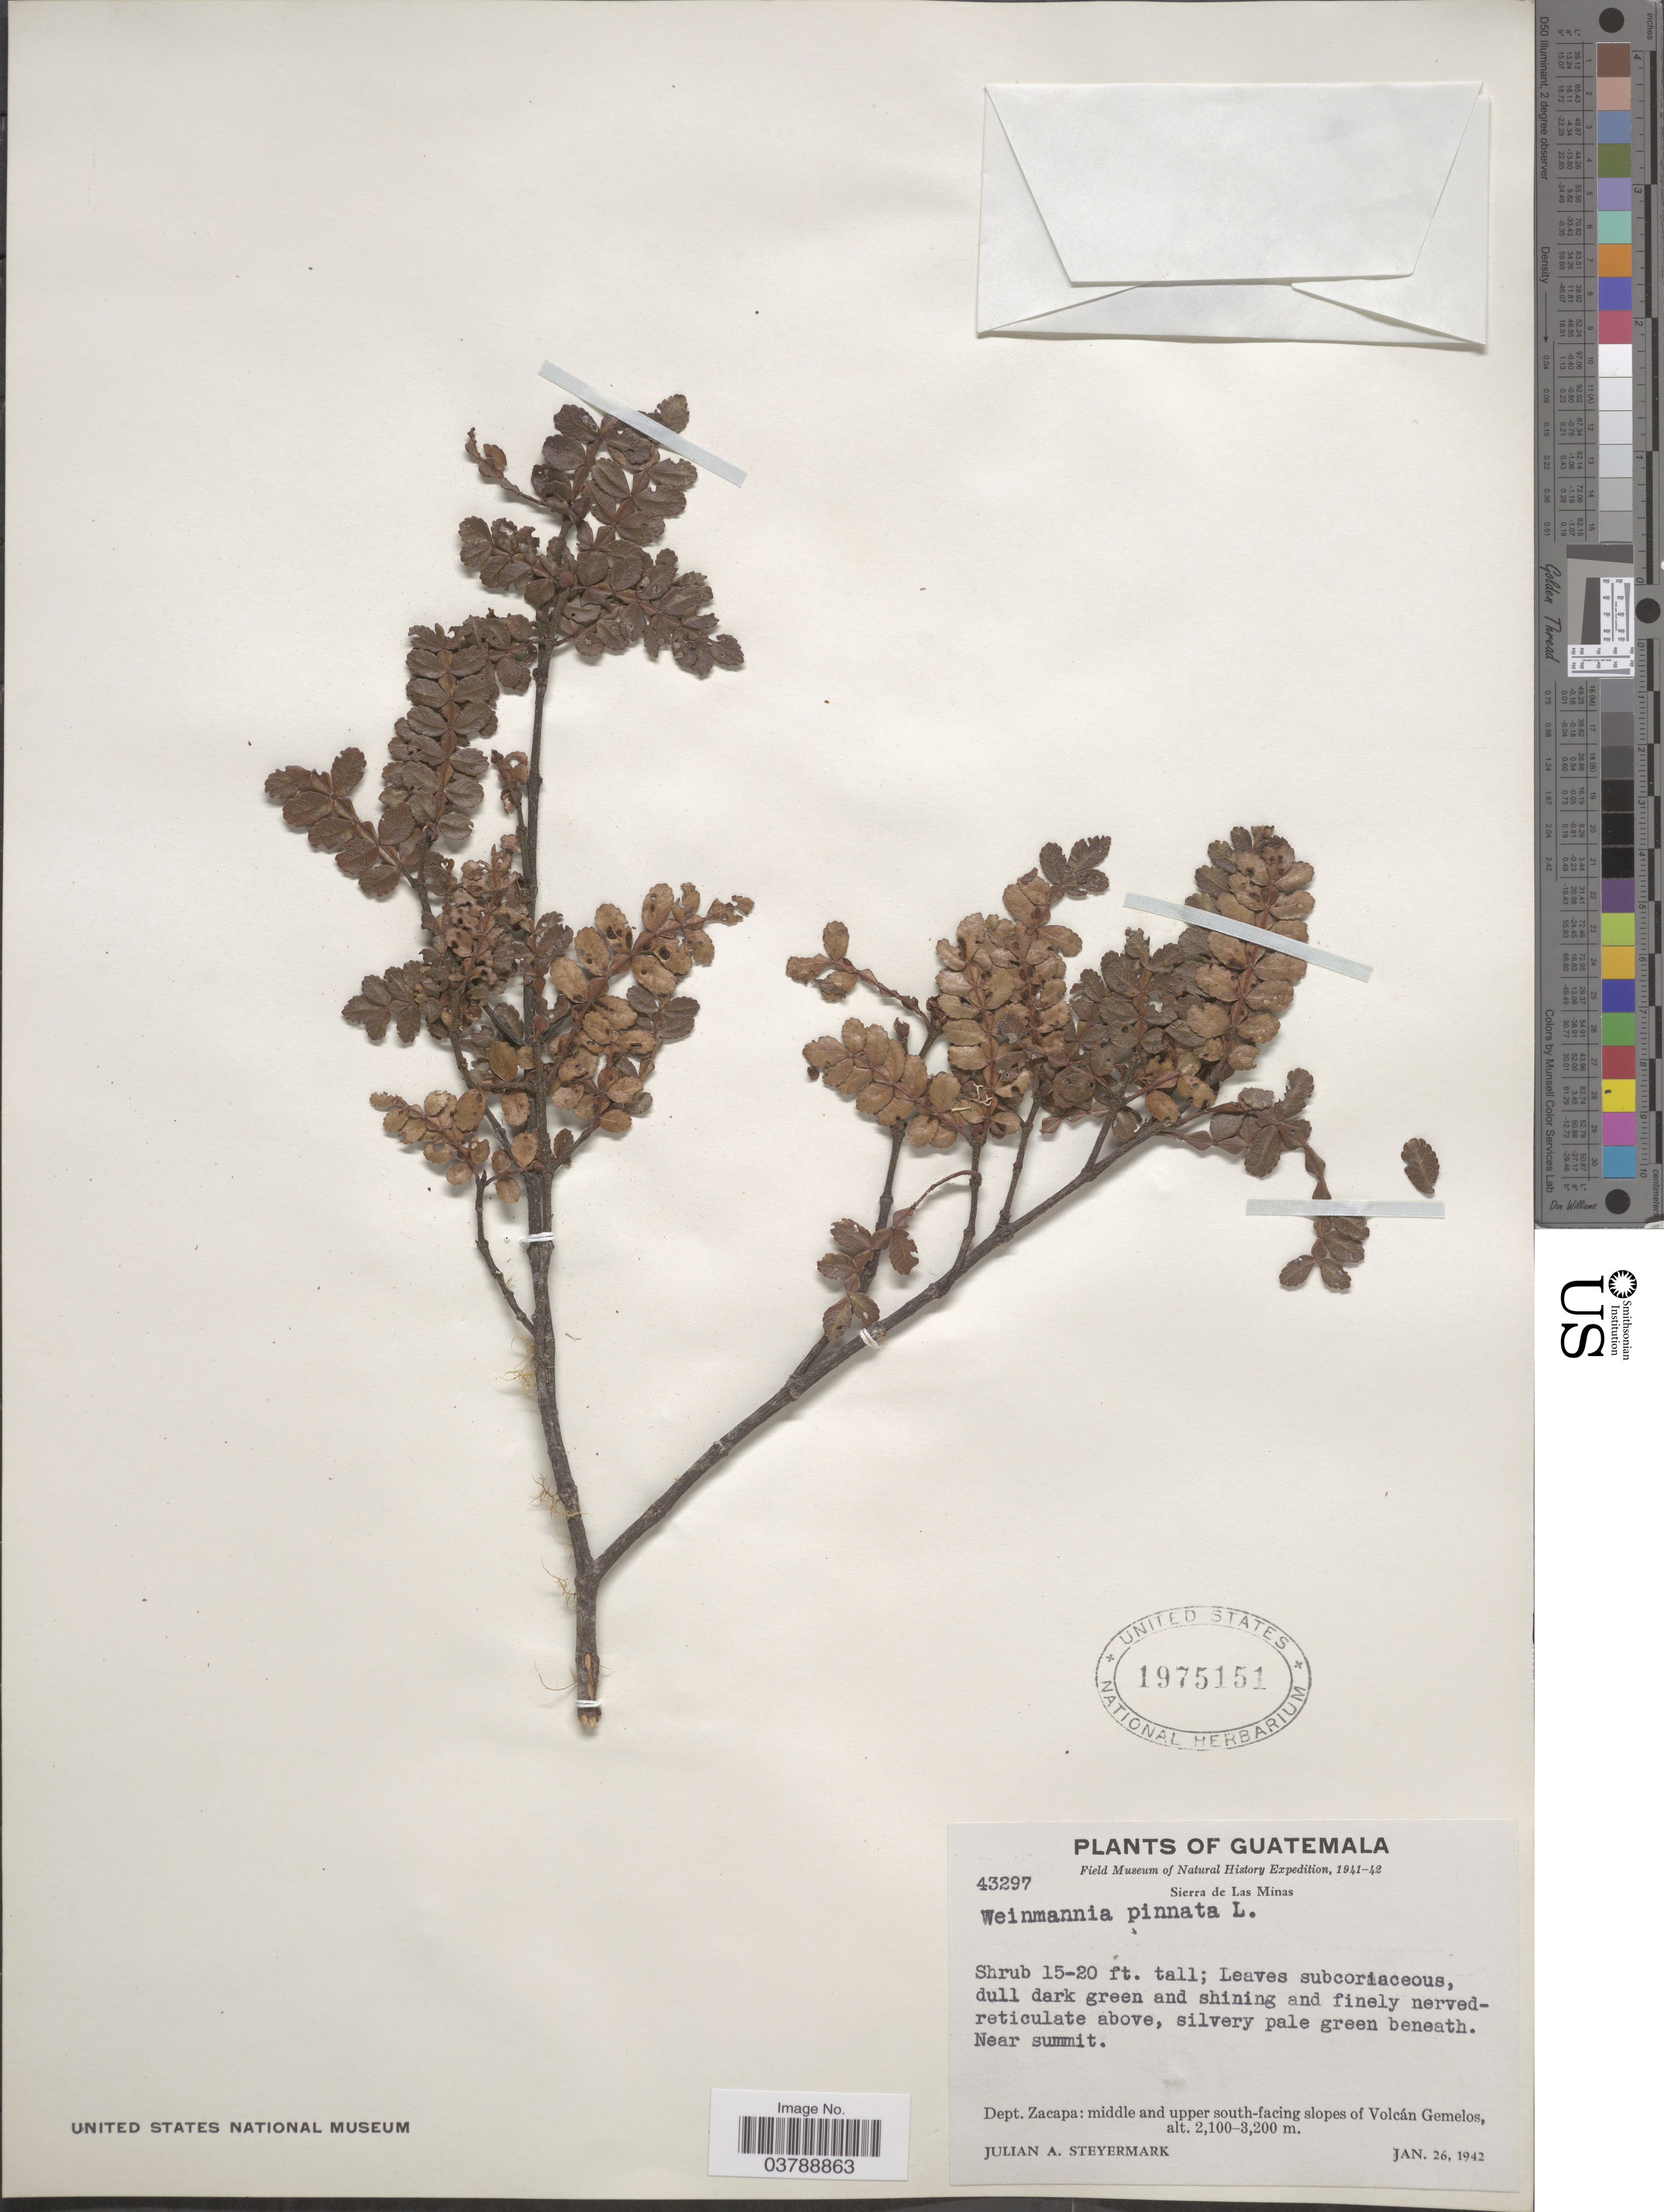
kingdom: Plantae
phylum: Tracheophyta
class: Magnoliopsida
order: Oxalidales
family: Cunoniaceae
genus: Weinmannia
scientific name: Weinmannia pinnata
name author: L.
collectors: J. Steyermark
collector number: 43297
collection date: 1942-01-26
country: Guatemala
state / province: Zacapa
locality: Near summit. Dept. Zacapa: middle and upper south-facing slopes of Volcán Gemelos.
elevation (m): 2100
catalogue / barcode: US 1975151